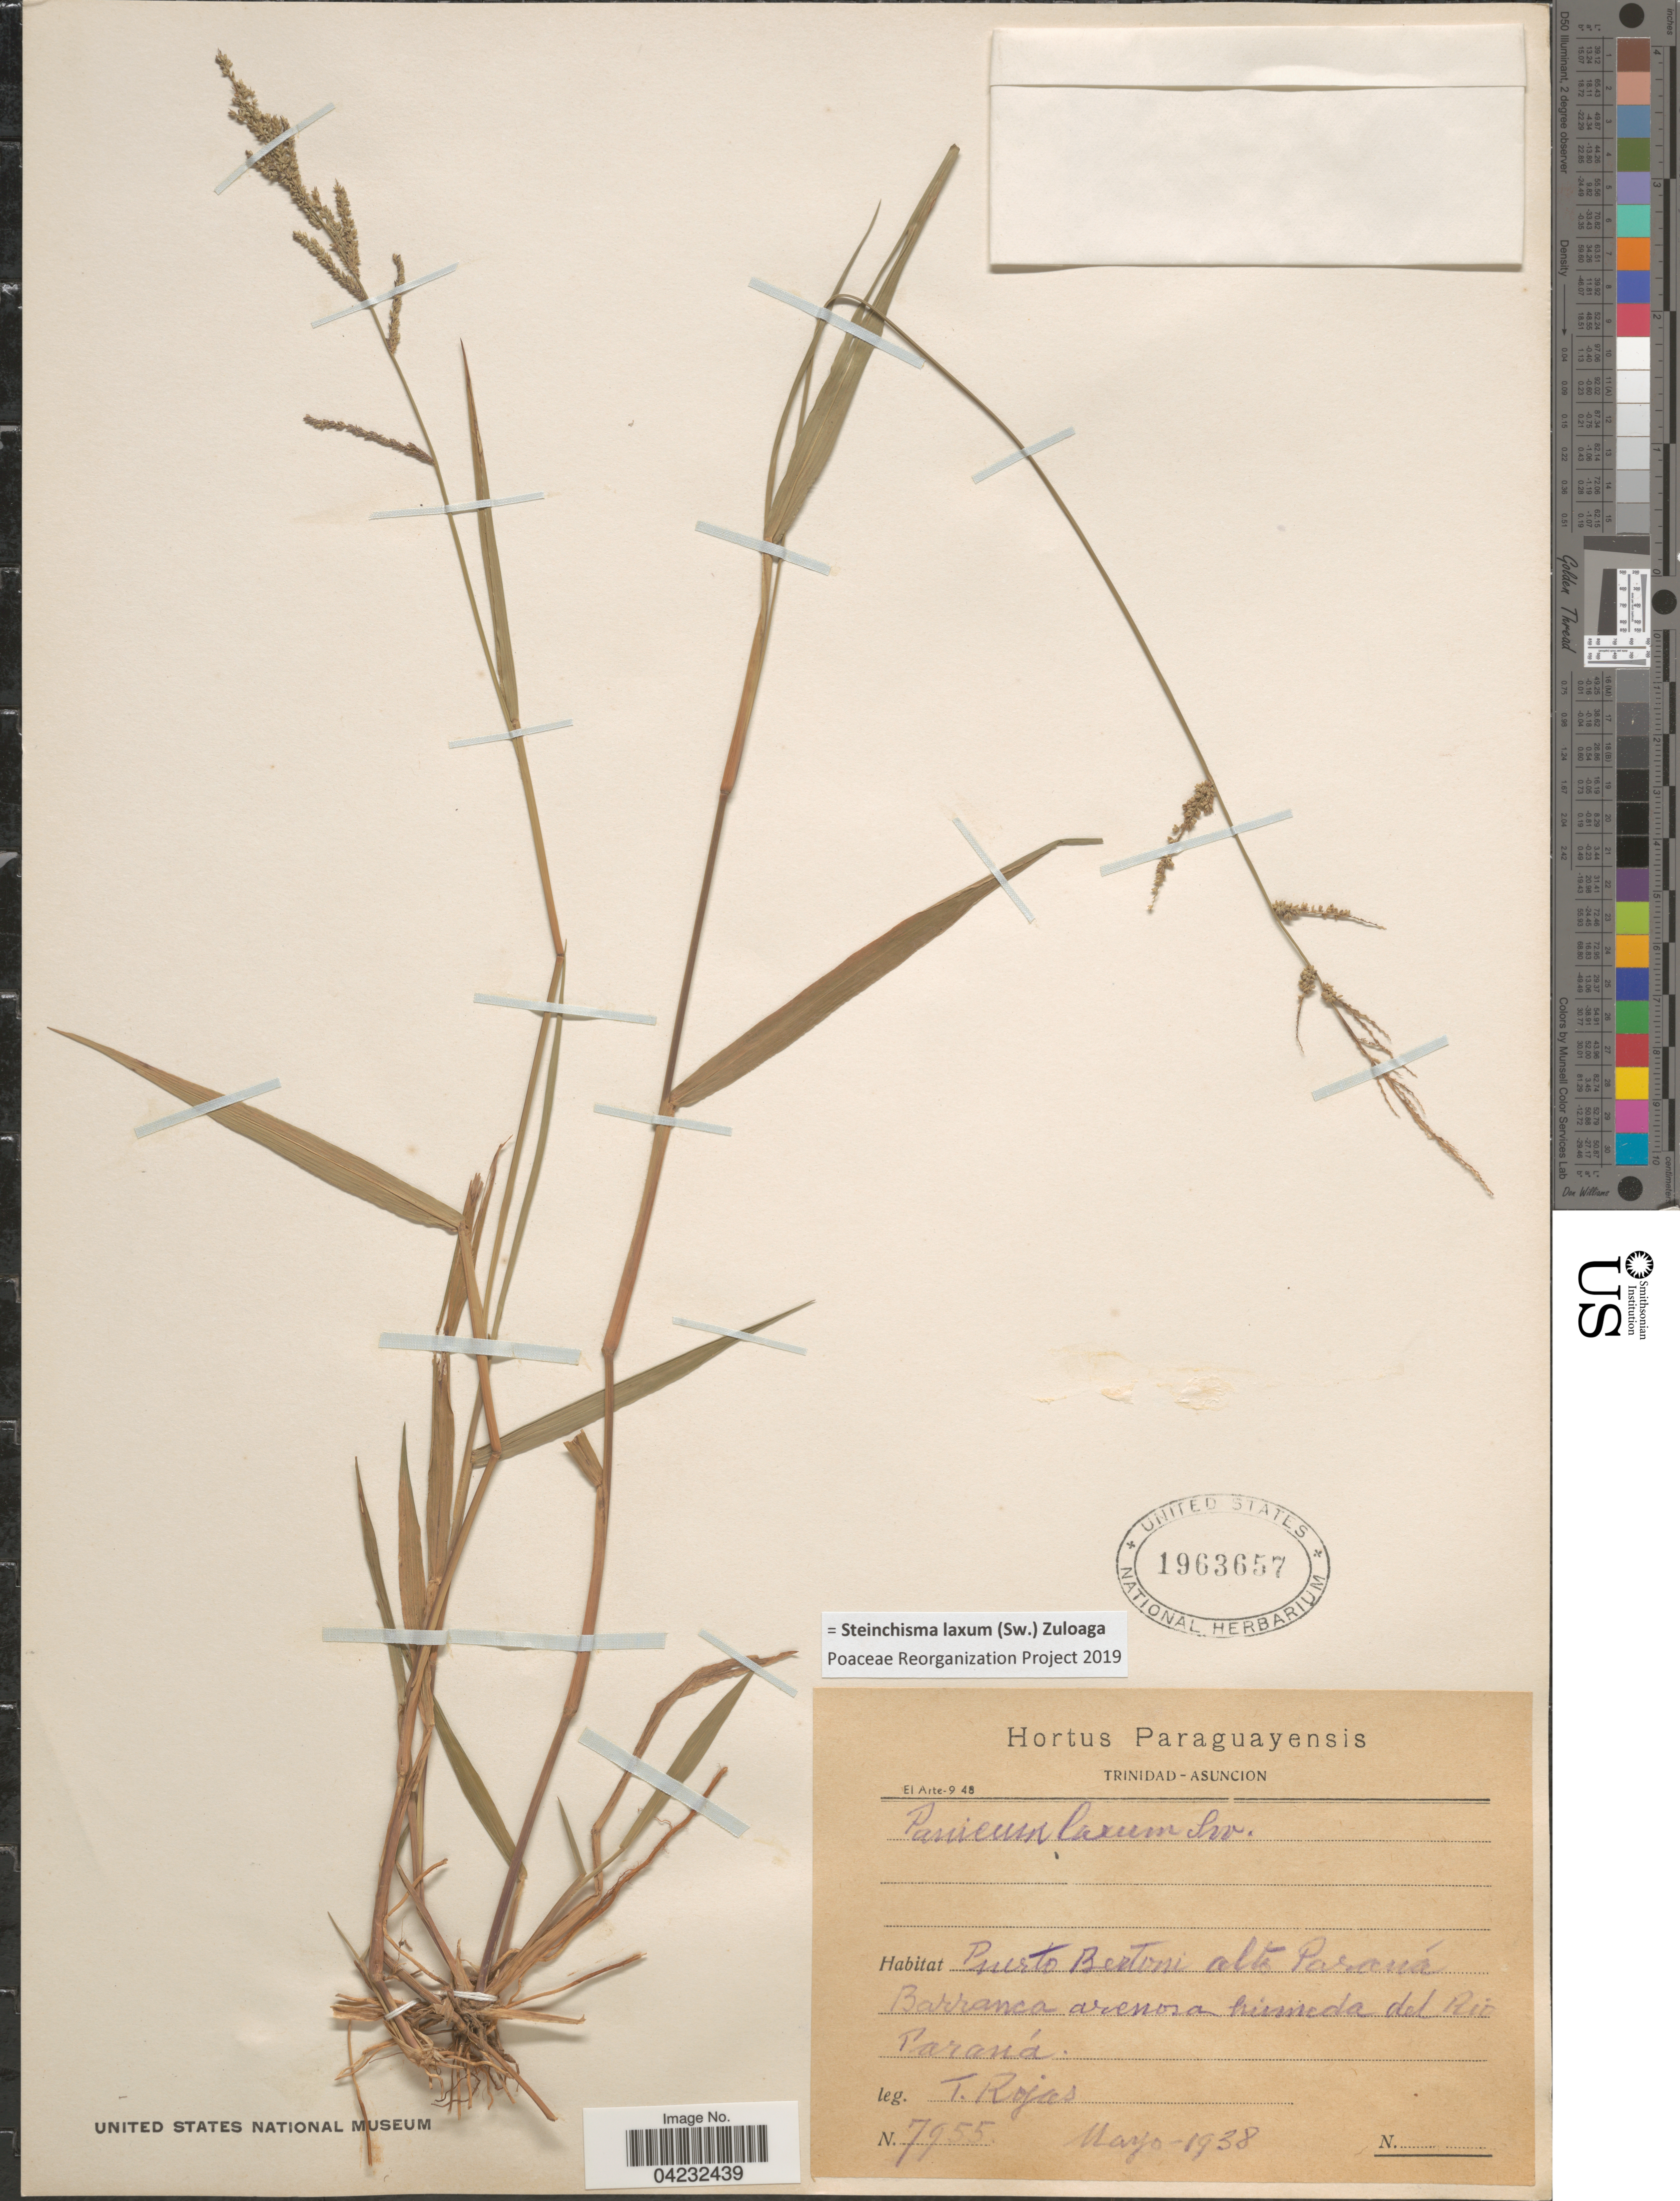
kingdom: Plantae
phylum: Tracheophyta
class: Liliopsida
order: Poales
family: Poaceae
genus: Steinchisma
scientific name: Steinchisma laxum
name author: (Sw.) Zuloaga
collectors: T. Rojas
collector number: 7955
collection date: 1938-05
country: Paraguay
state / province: Asuncion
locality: Puerto Bertoni alto Paraná Barranca arenosa húmeda del Rio Paraná.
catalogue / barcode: US 1963657